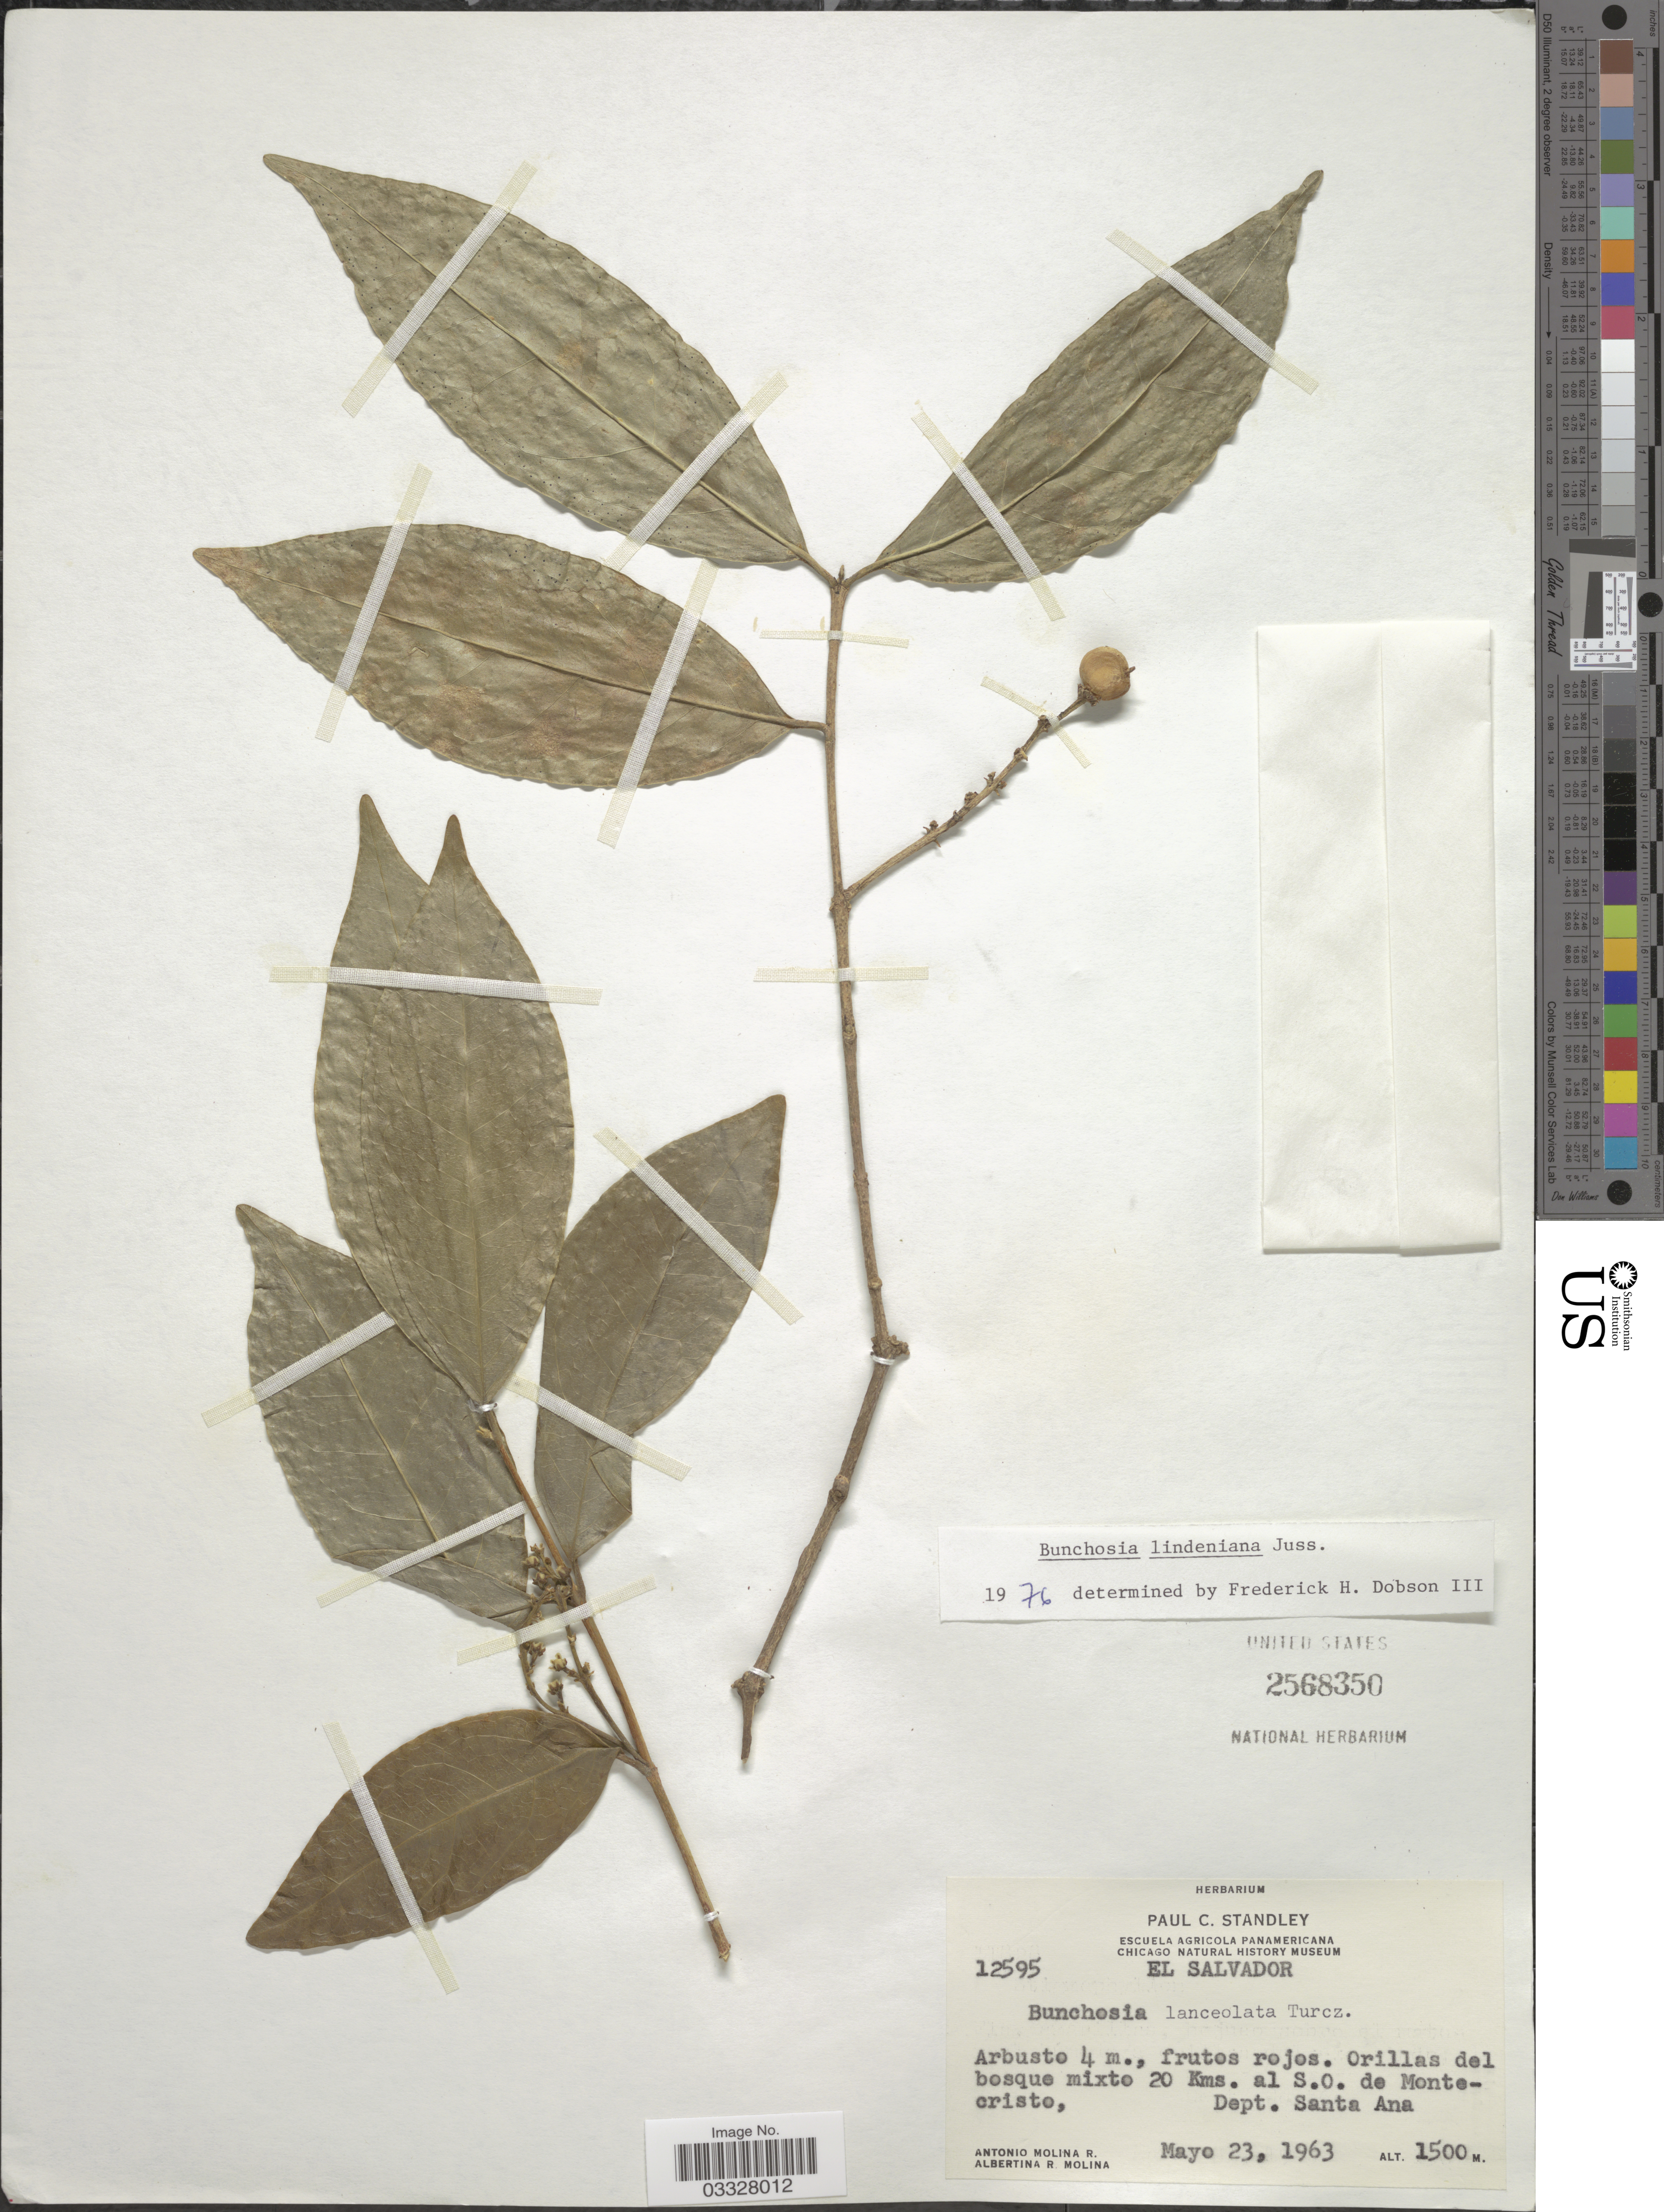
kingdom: Plantae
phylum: Tracheophyta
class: Magnoliopsida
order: Malpighiales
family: Malpighiaceae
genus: Bunchosia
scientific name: Bunchosia lindeniana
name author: A. Juss.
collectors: A. Molina R. & A. R. Molina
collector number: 12595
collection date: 1963-05-23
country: El Salvador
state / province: Santa Ana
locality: Orillas del bosque mixto 20 Kms. al S.O. de Montecristo, Dept. Santa Ana.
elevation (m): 1500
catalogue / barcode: US 2568350